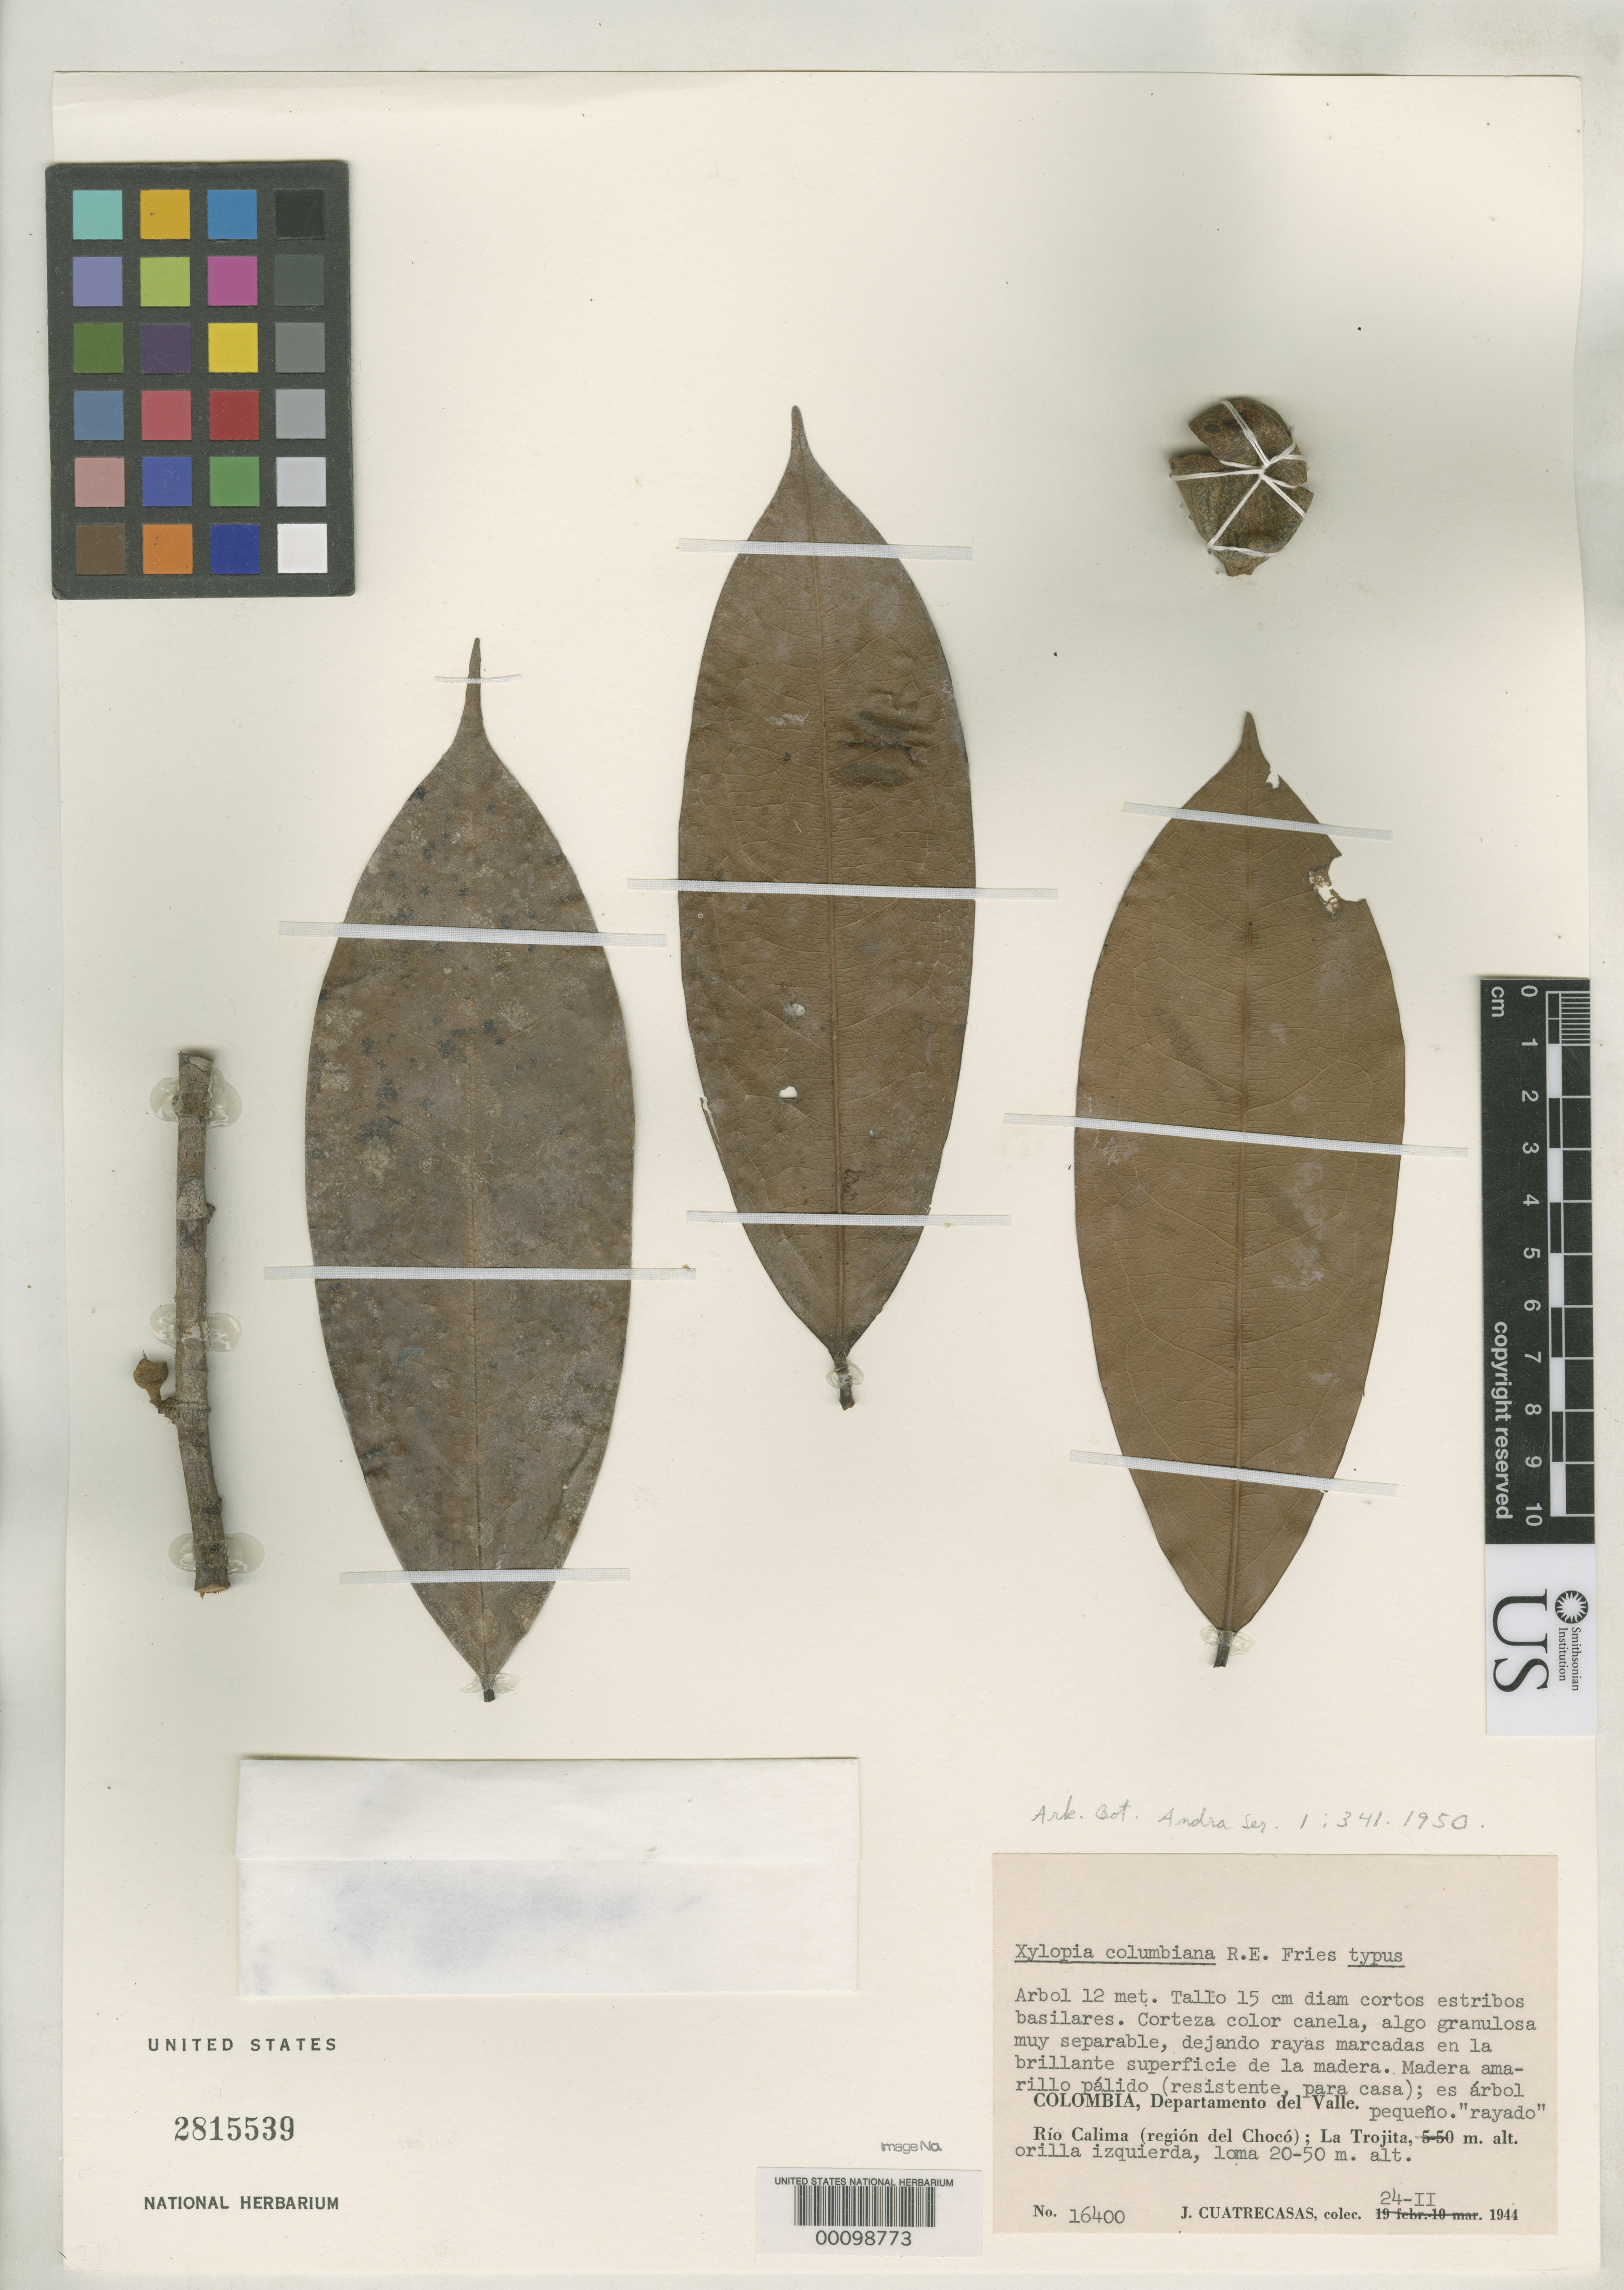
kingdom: Plantae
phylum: Tracheophyta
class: Magnoliopsida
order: Magnoliales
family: Annonaceae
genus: Xylopia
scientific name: Xylopia columbiana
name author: R.E. Fr.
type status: Isotype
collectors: J. Cuatrecasas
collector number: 16400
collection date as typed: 24 Feb 1944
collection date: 1944-02-24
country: Colombia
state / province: Valle del Cauca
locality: Rio Calima, La Tojita.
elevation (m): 5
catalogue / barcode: US 2815539